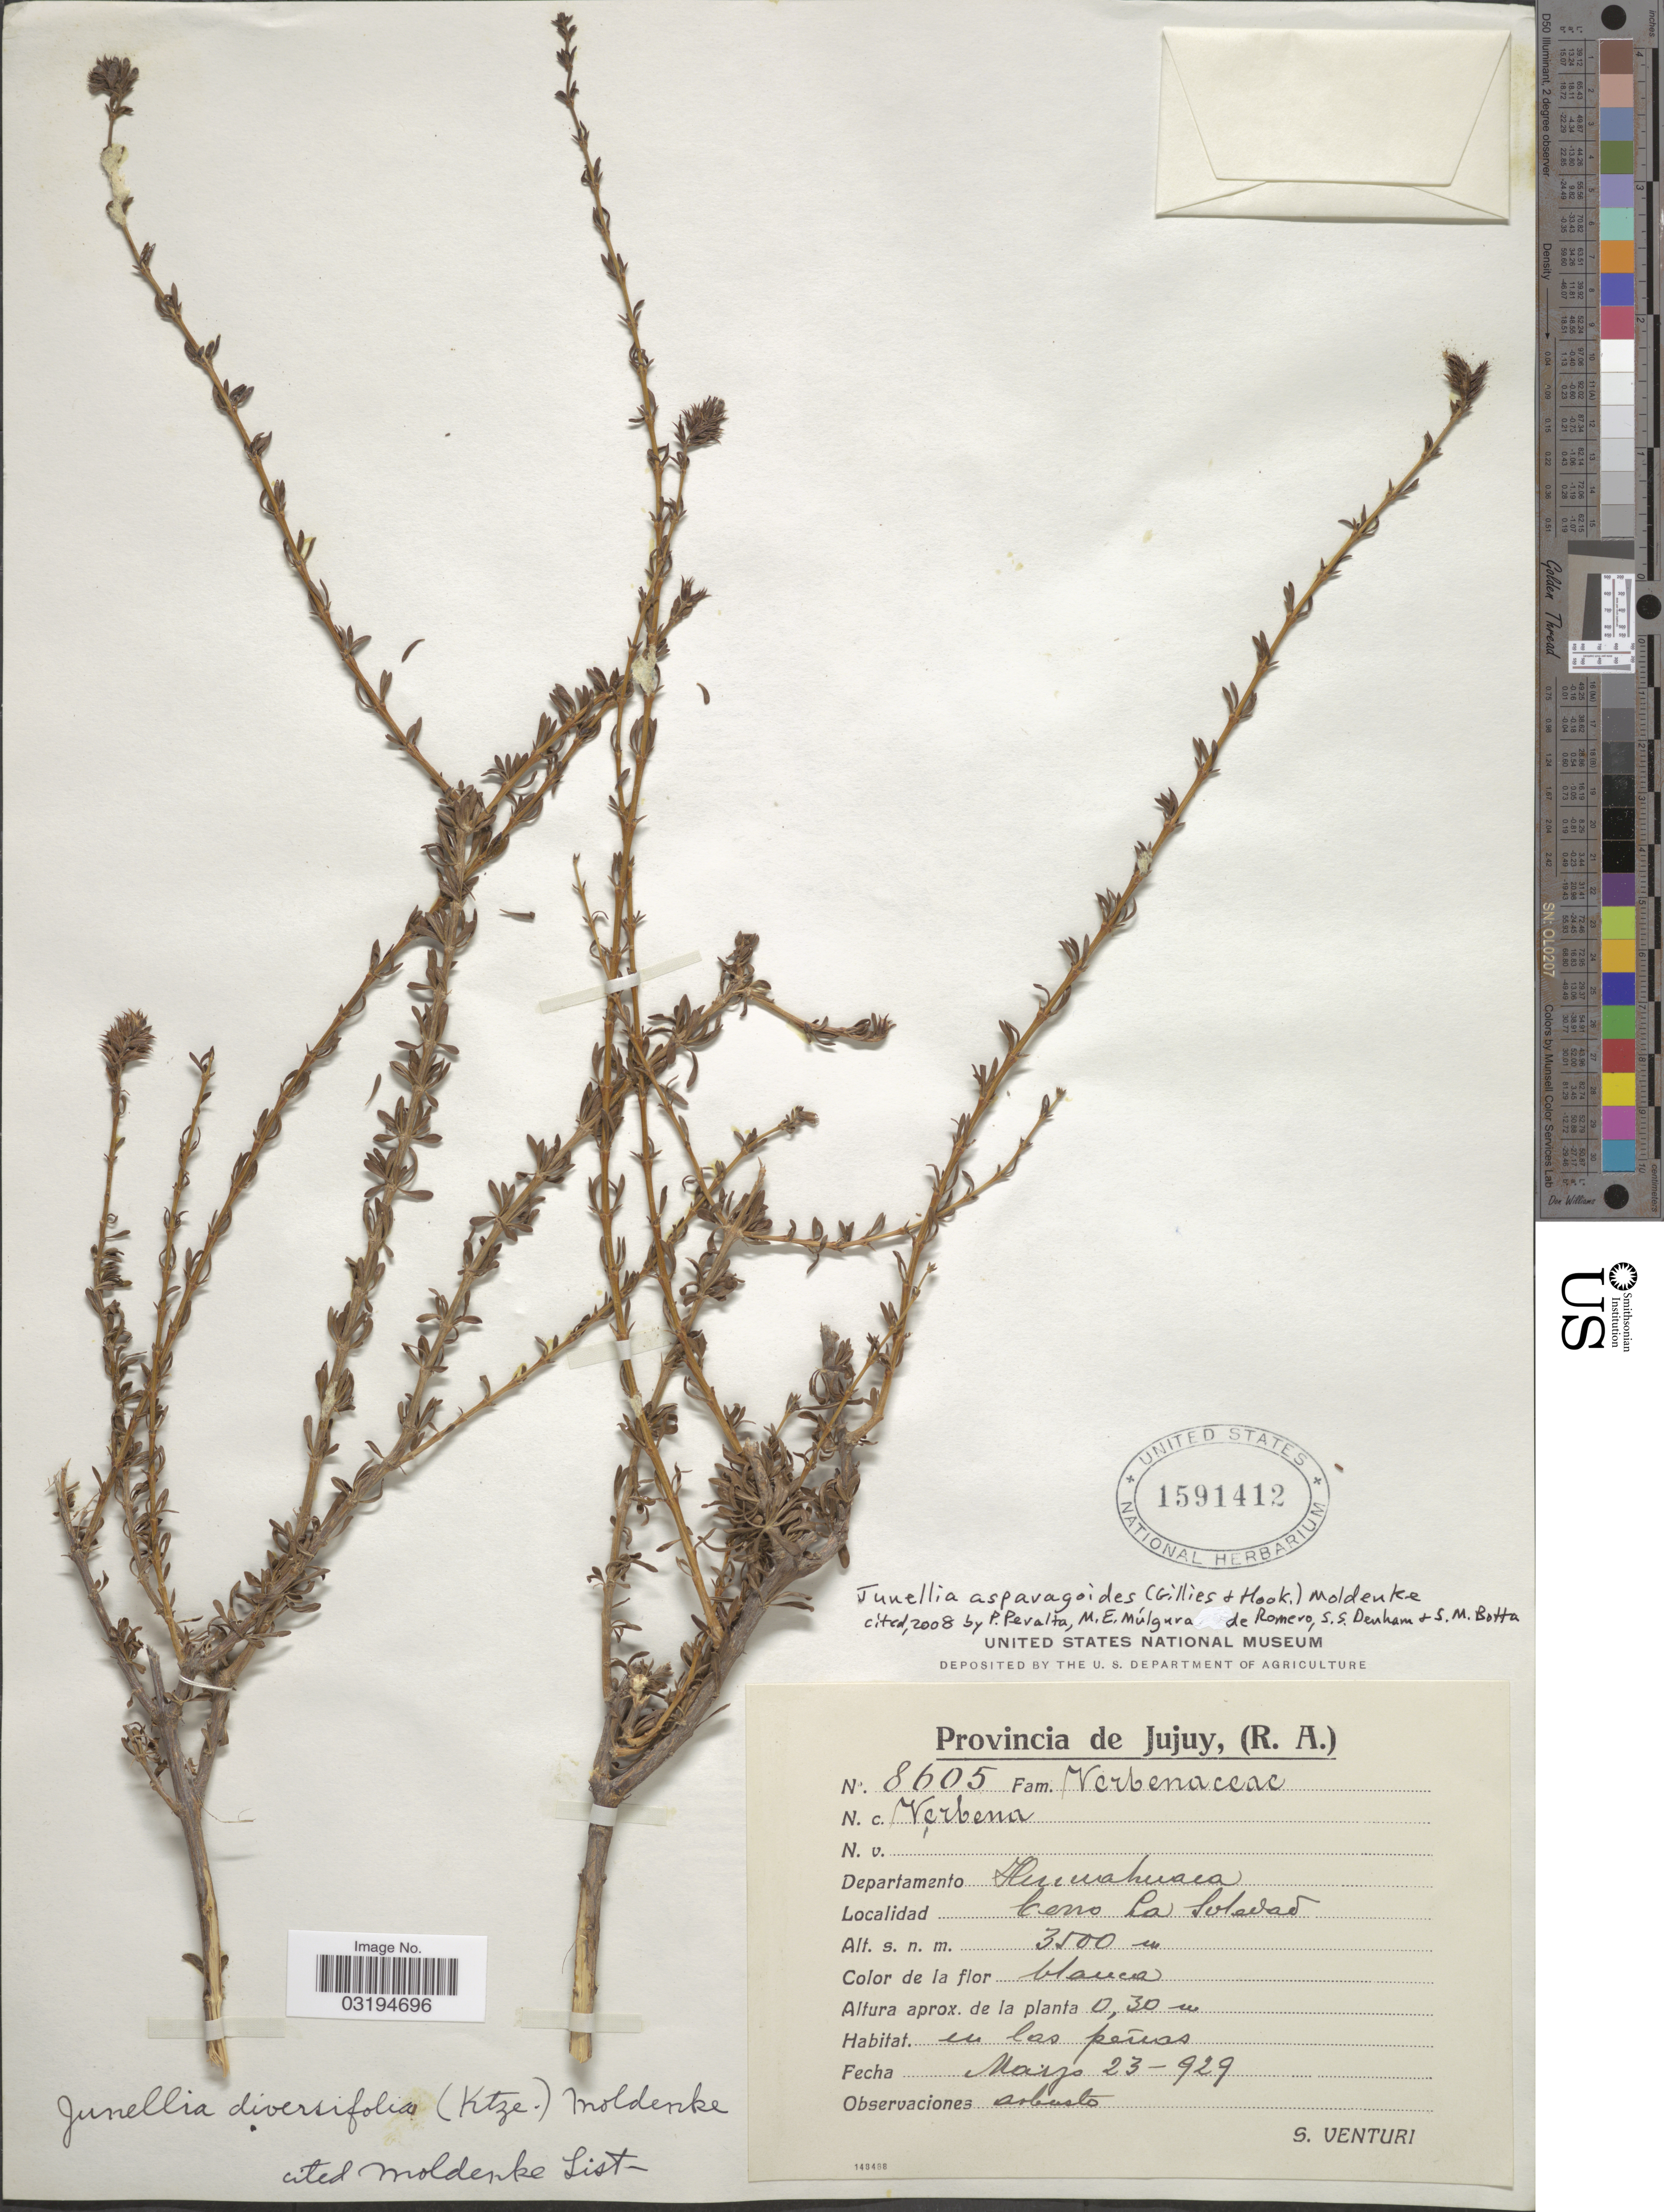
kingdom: Plantae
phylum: Tracheophyta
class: Magnoliopsida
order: Lamiales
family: Verbenaceae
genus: Junellia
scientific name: Junellia asparagoides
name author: (Gillies & Hook.) Moldenke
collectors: S. Venturi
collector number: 8605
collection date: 1929-03-23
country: Argentina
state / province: Jujuy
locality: Departamento Humahuaca. Cerro La Soledad.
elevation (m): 3500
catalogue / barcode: US 1591412